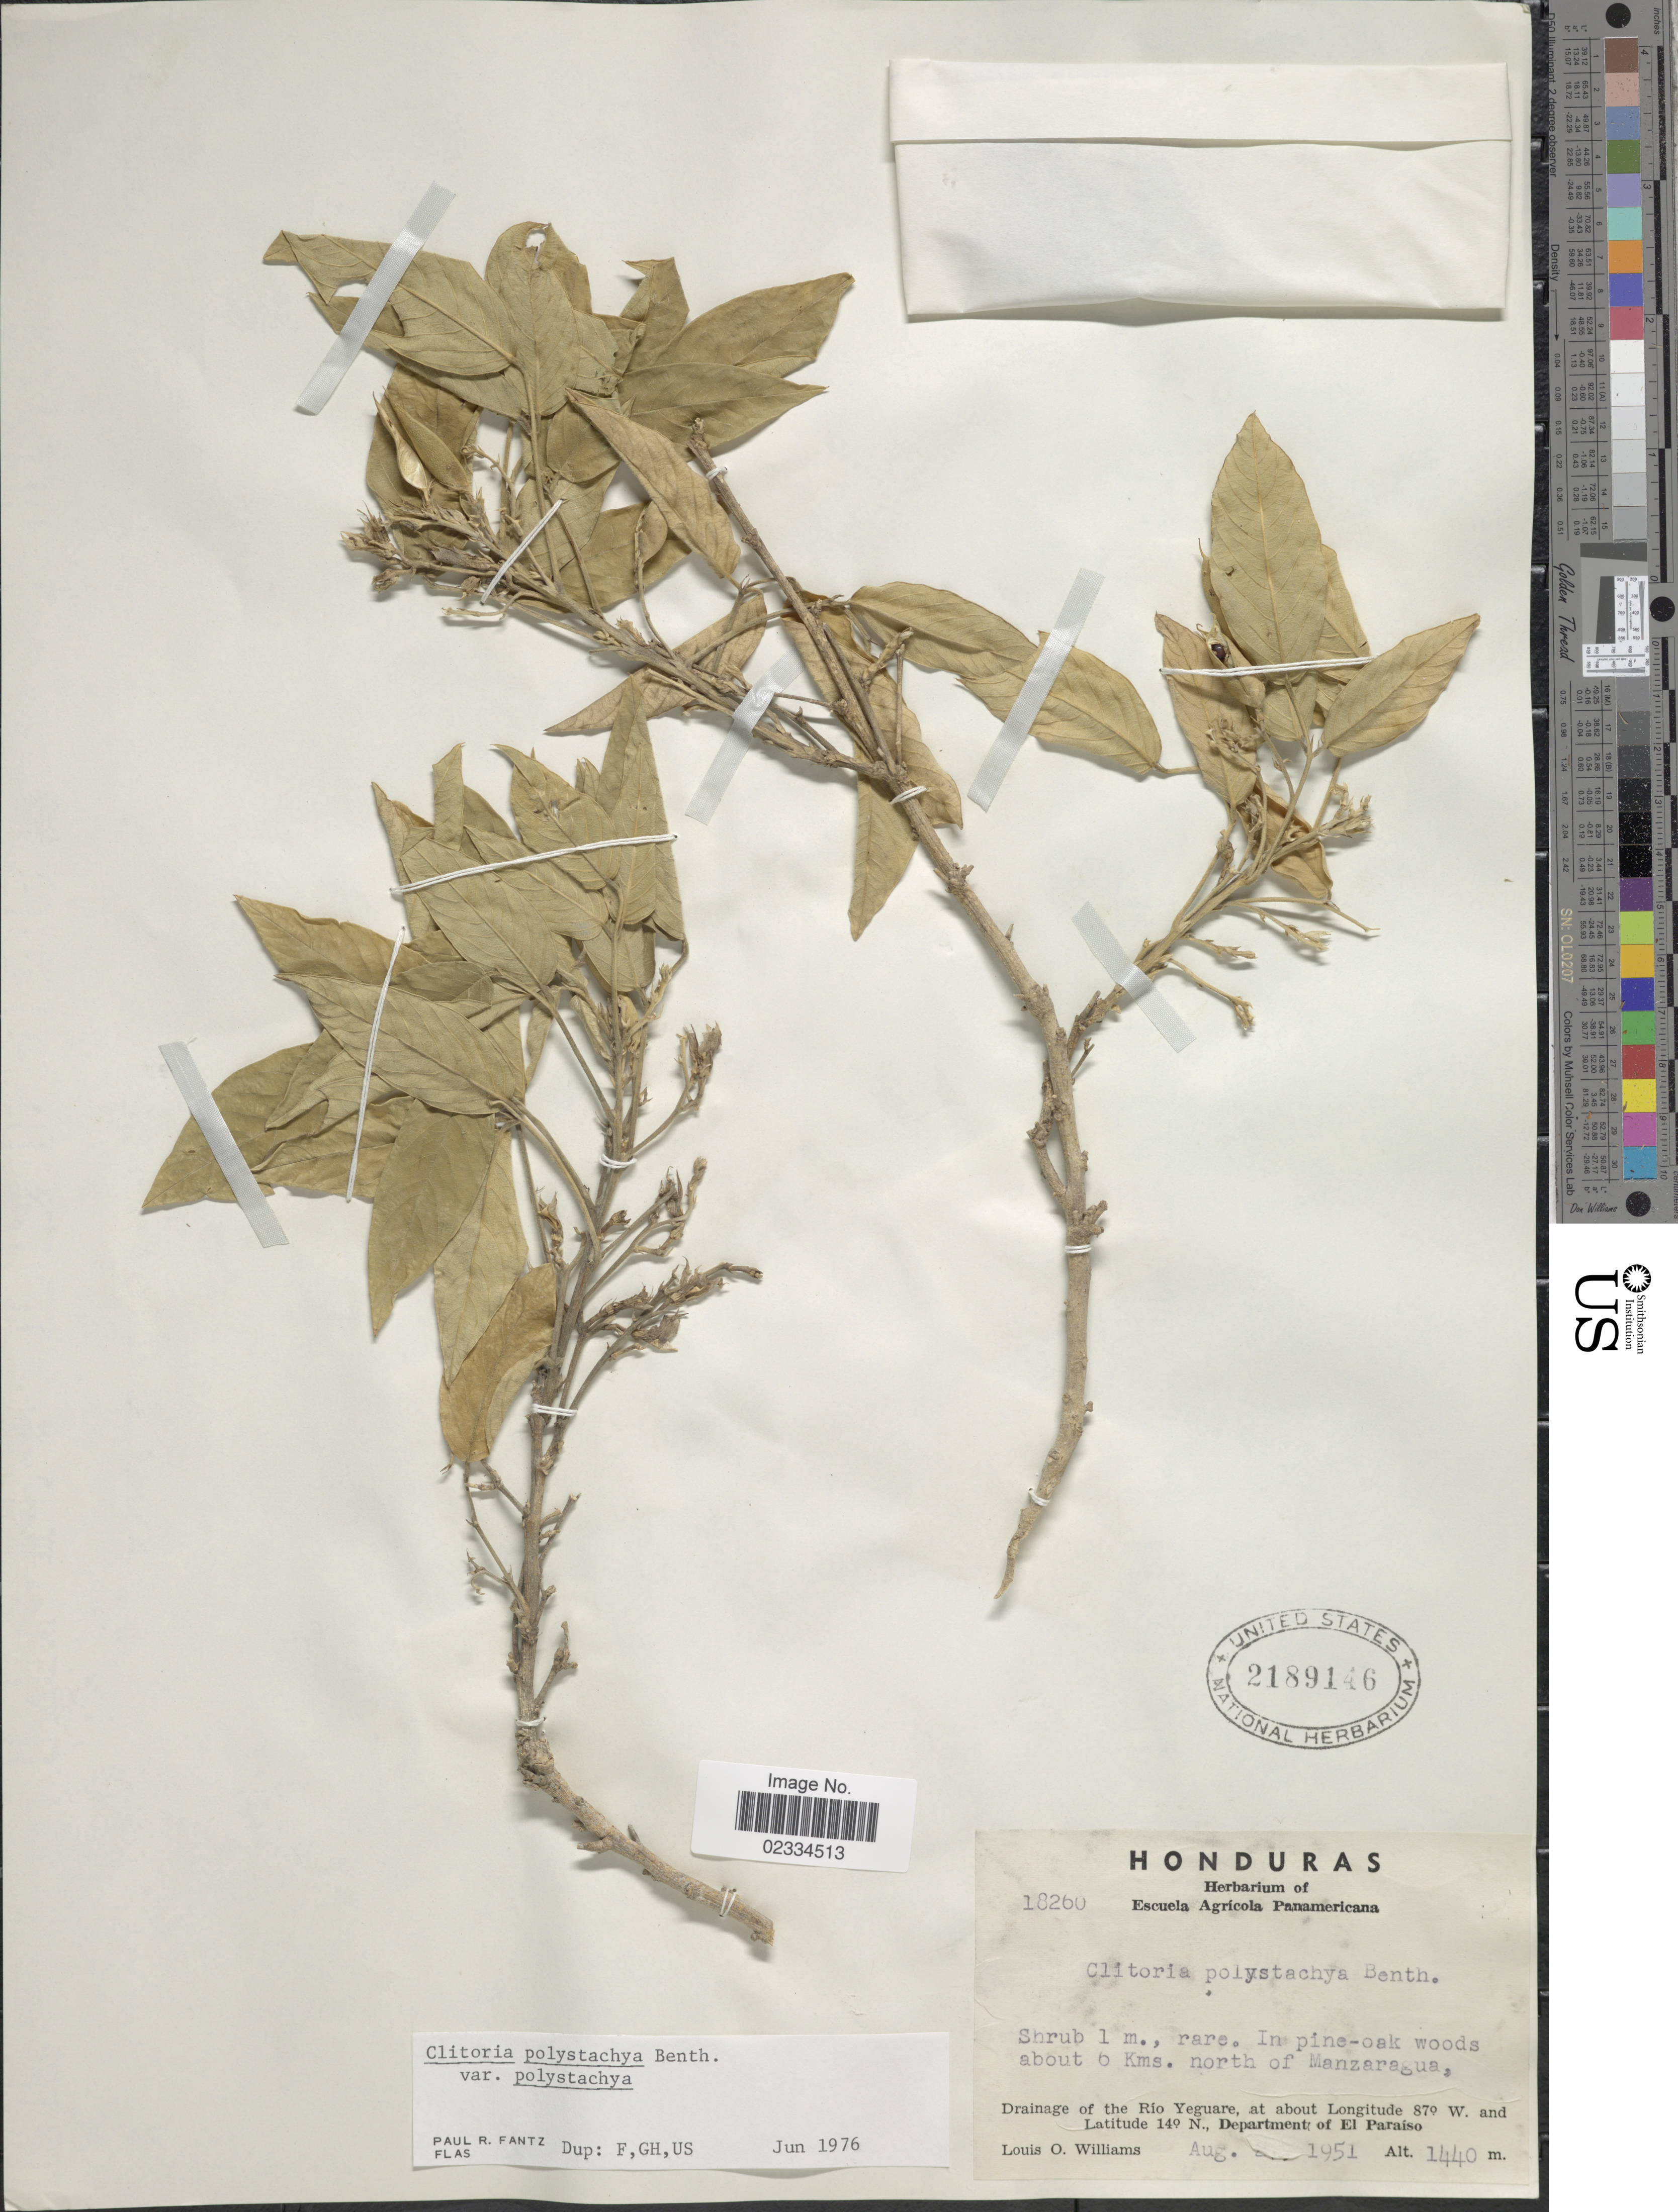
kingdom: Plantae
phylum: Tracheophyta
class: Magnoliopsida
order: Fabales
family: Fabaceae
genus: Clitoria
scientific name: Clitoria polystachya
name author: Benth.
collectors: L. O. Williams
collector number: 18260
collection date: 1951-08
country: Honduras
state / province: El Paraíso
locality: Drainage of the Rio Yeguare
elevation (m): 1440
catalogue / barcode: US 2189146